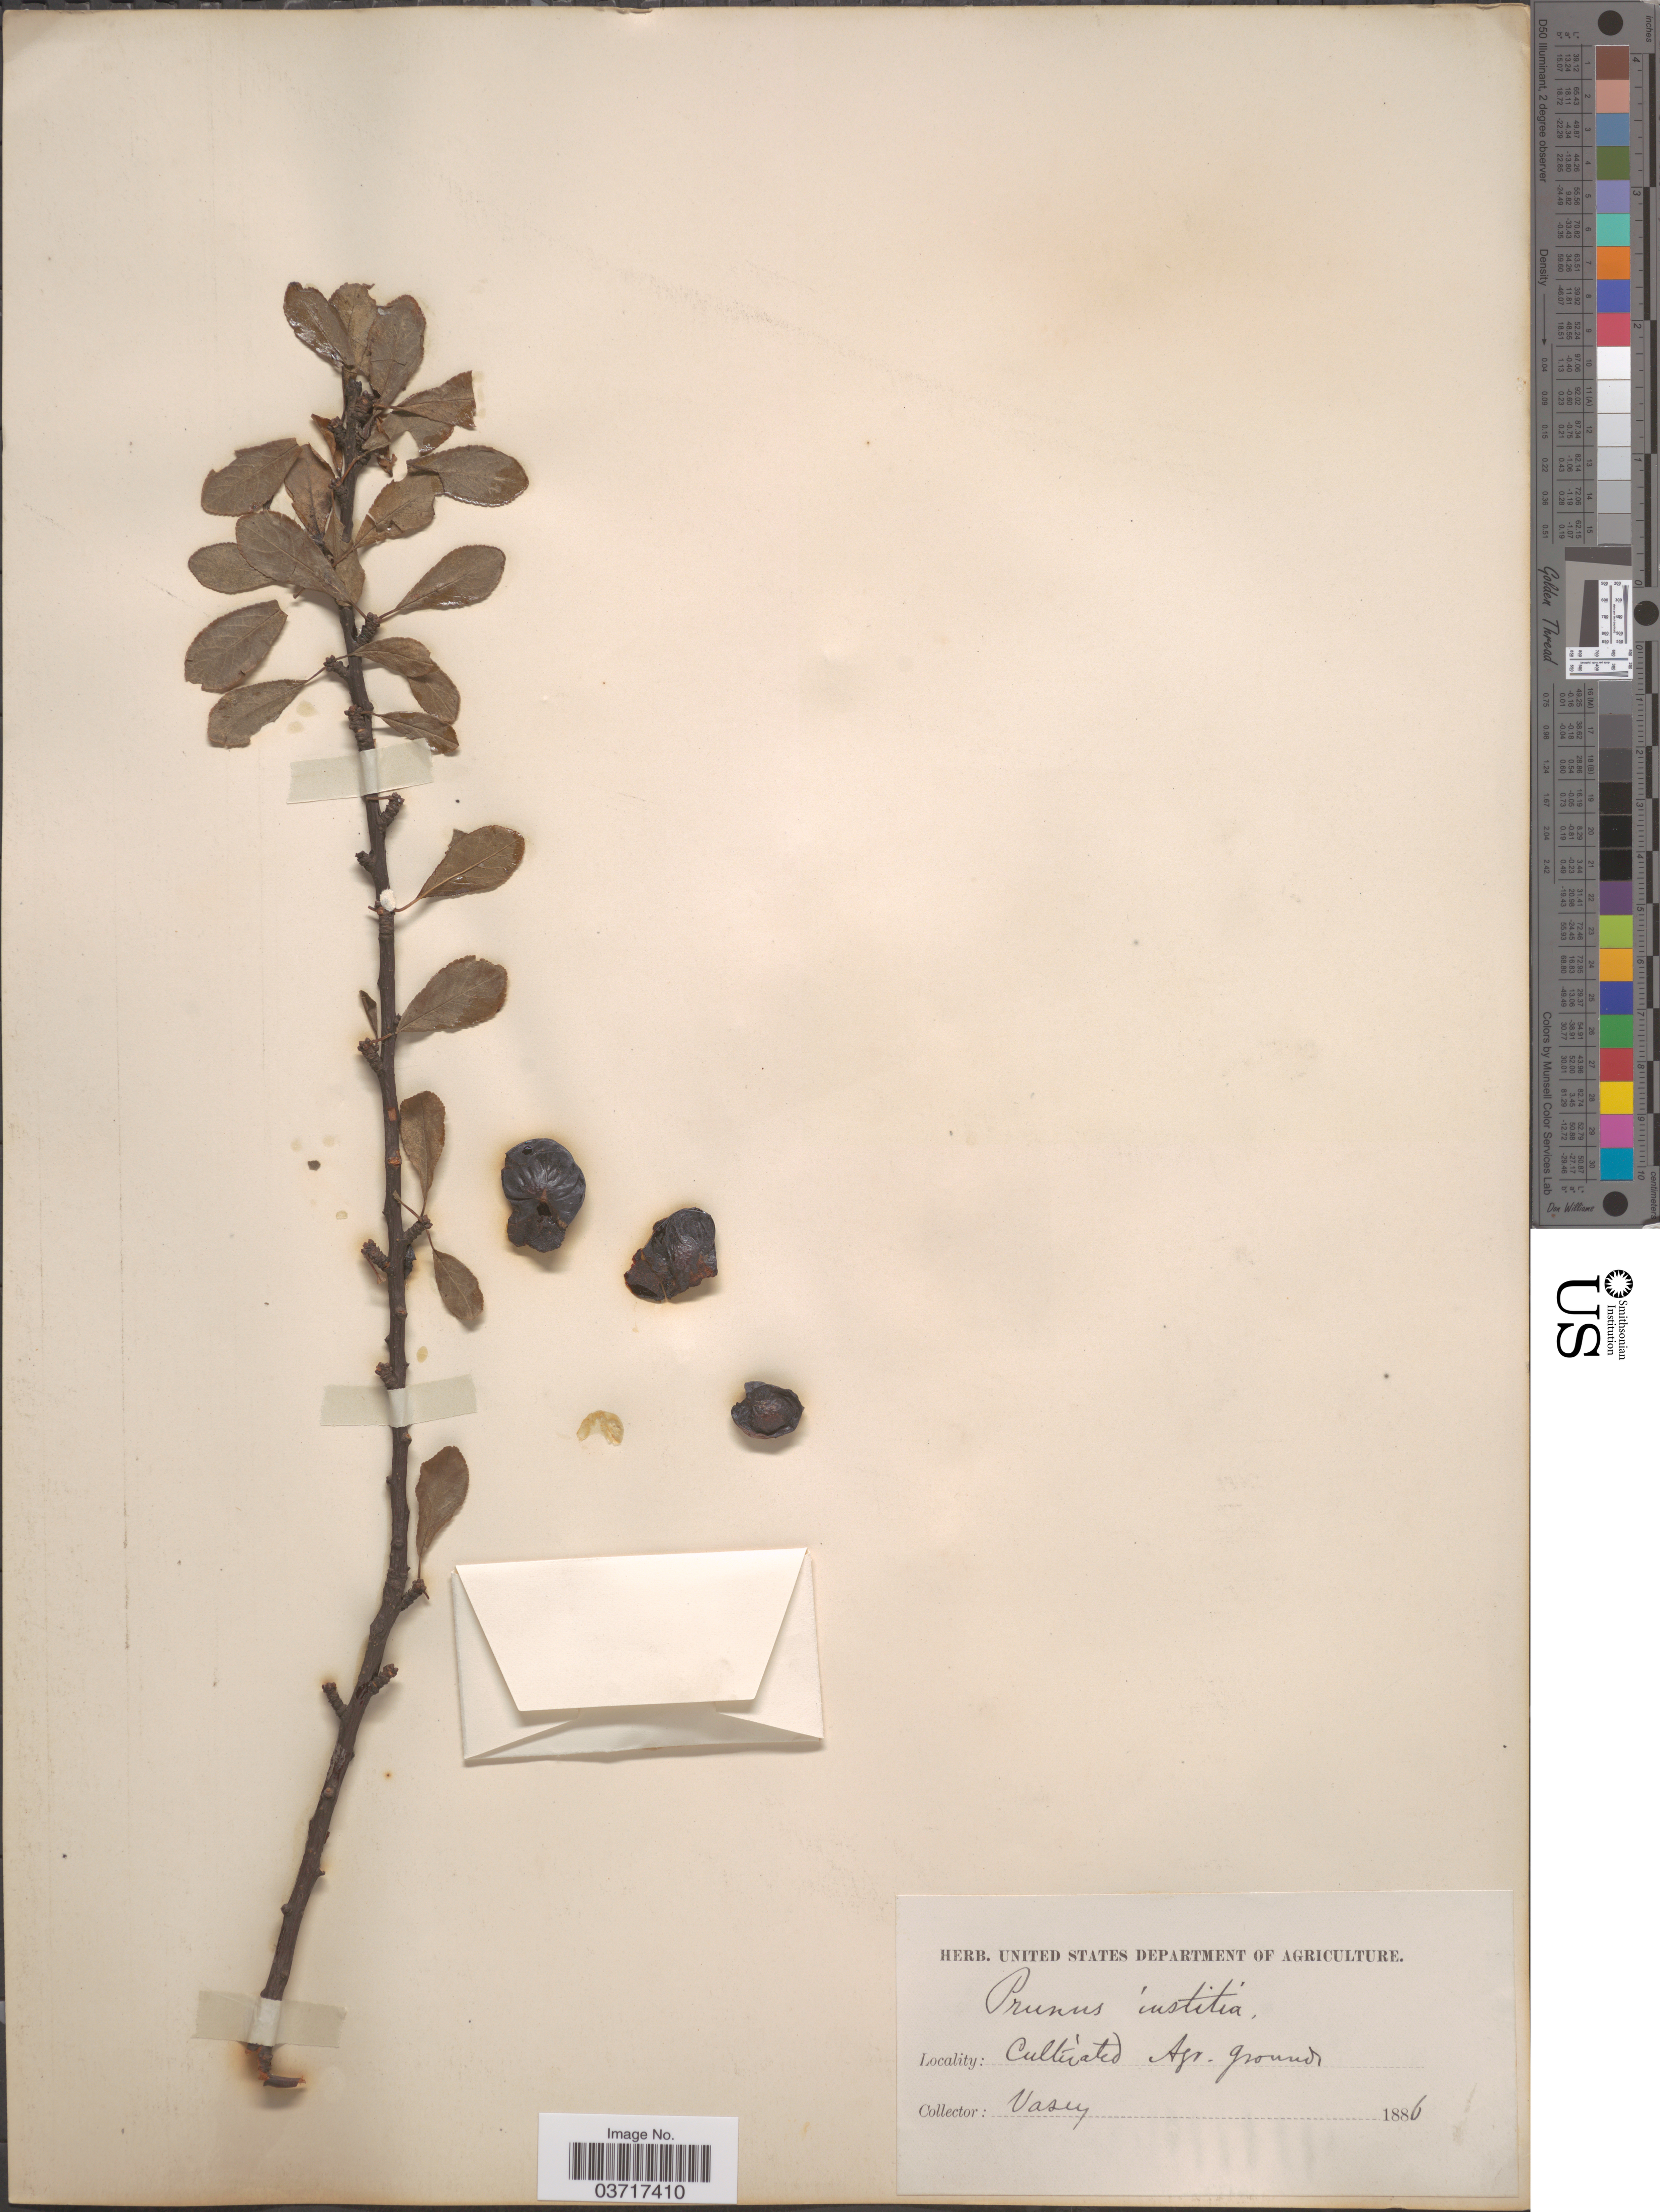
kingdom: Plantae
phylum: Tracheophyta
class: Magnoliopsida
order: Rosales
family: Rosaceae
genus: Prunus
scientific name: Prunus insititia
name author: L.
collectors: Vasey, --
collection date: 1886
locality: Agr, ground.